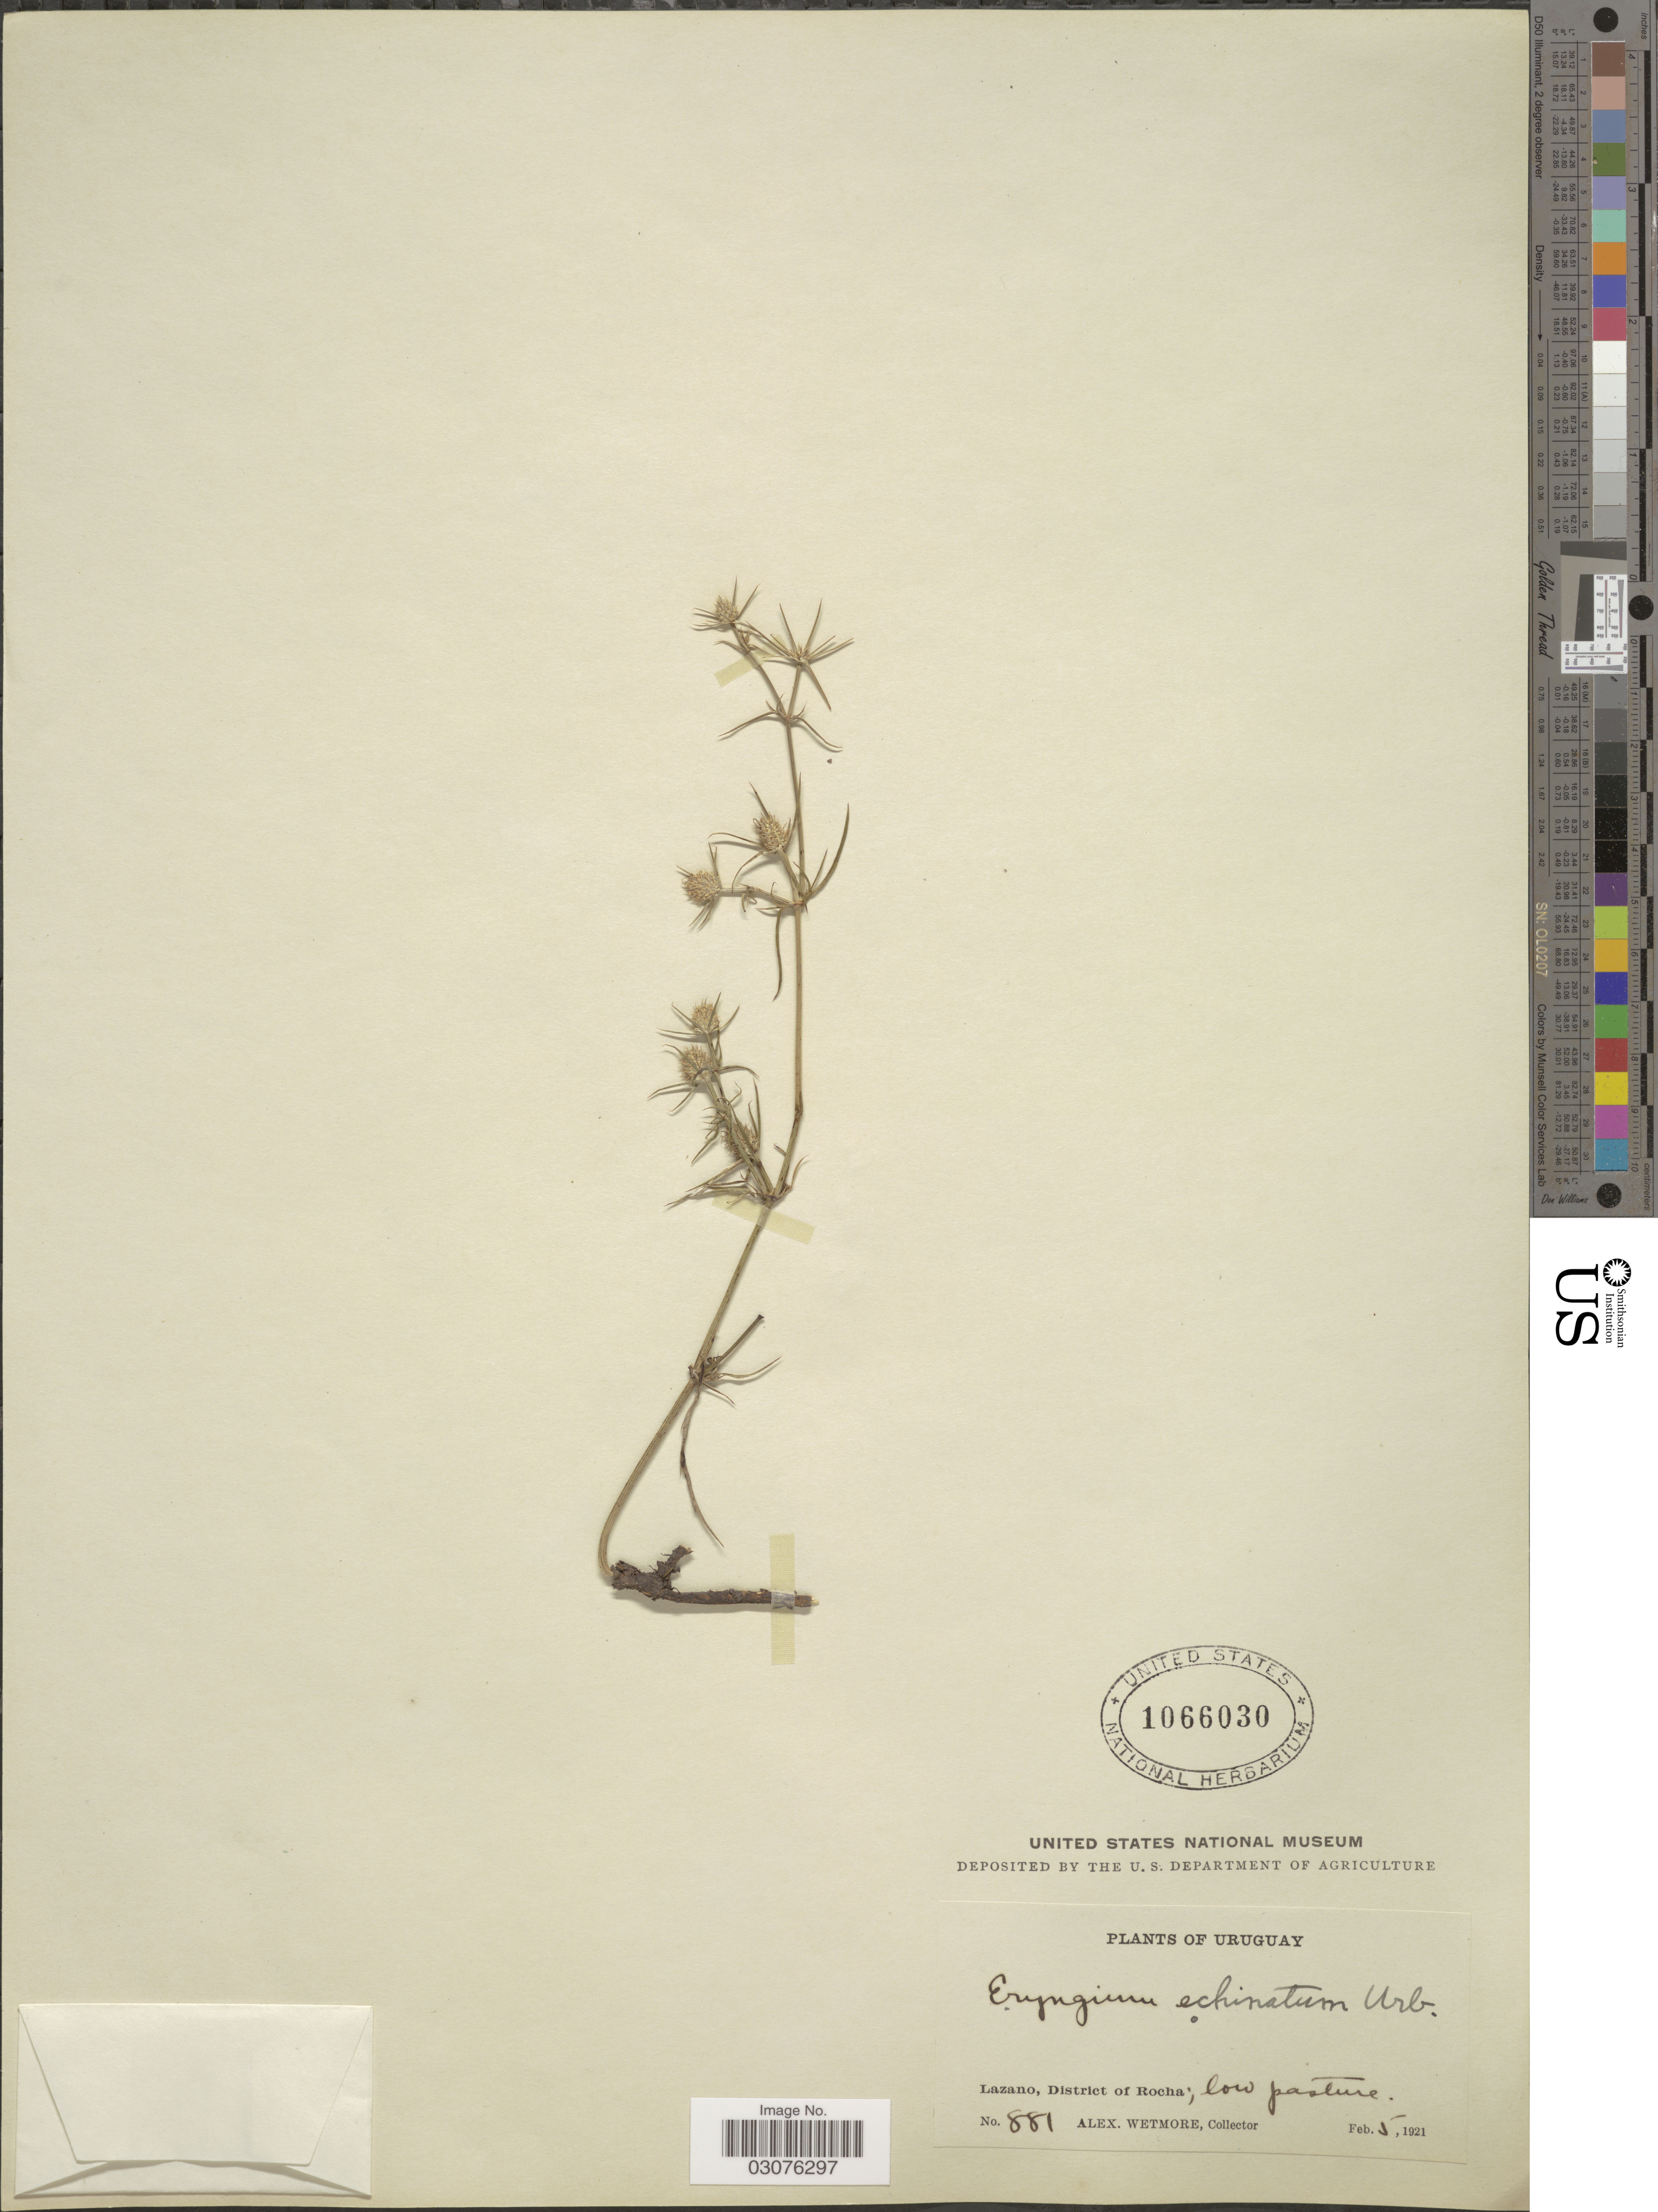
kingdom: Plantae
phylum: Tracheophyta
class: Magnoliopsida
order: Apiales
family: Apiaceae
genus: Eryngium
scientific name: Eryngium echinatum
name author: Urb.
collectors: A. Wetmore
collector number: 881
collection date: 1921-02-05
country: Uruguay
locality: Lazano, District of Rocha.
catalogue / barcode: US 1066030